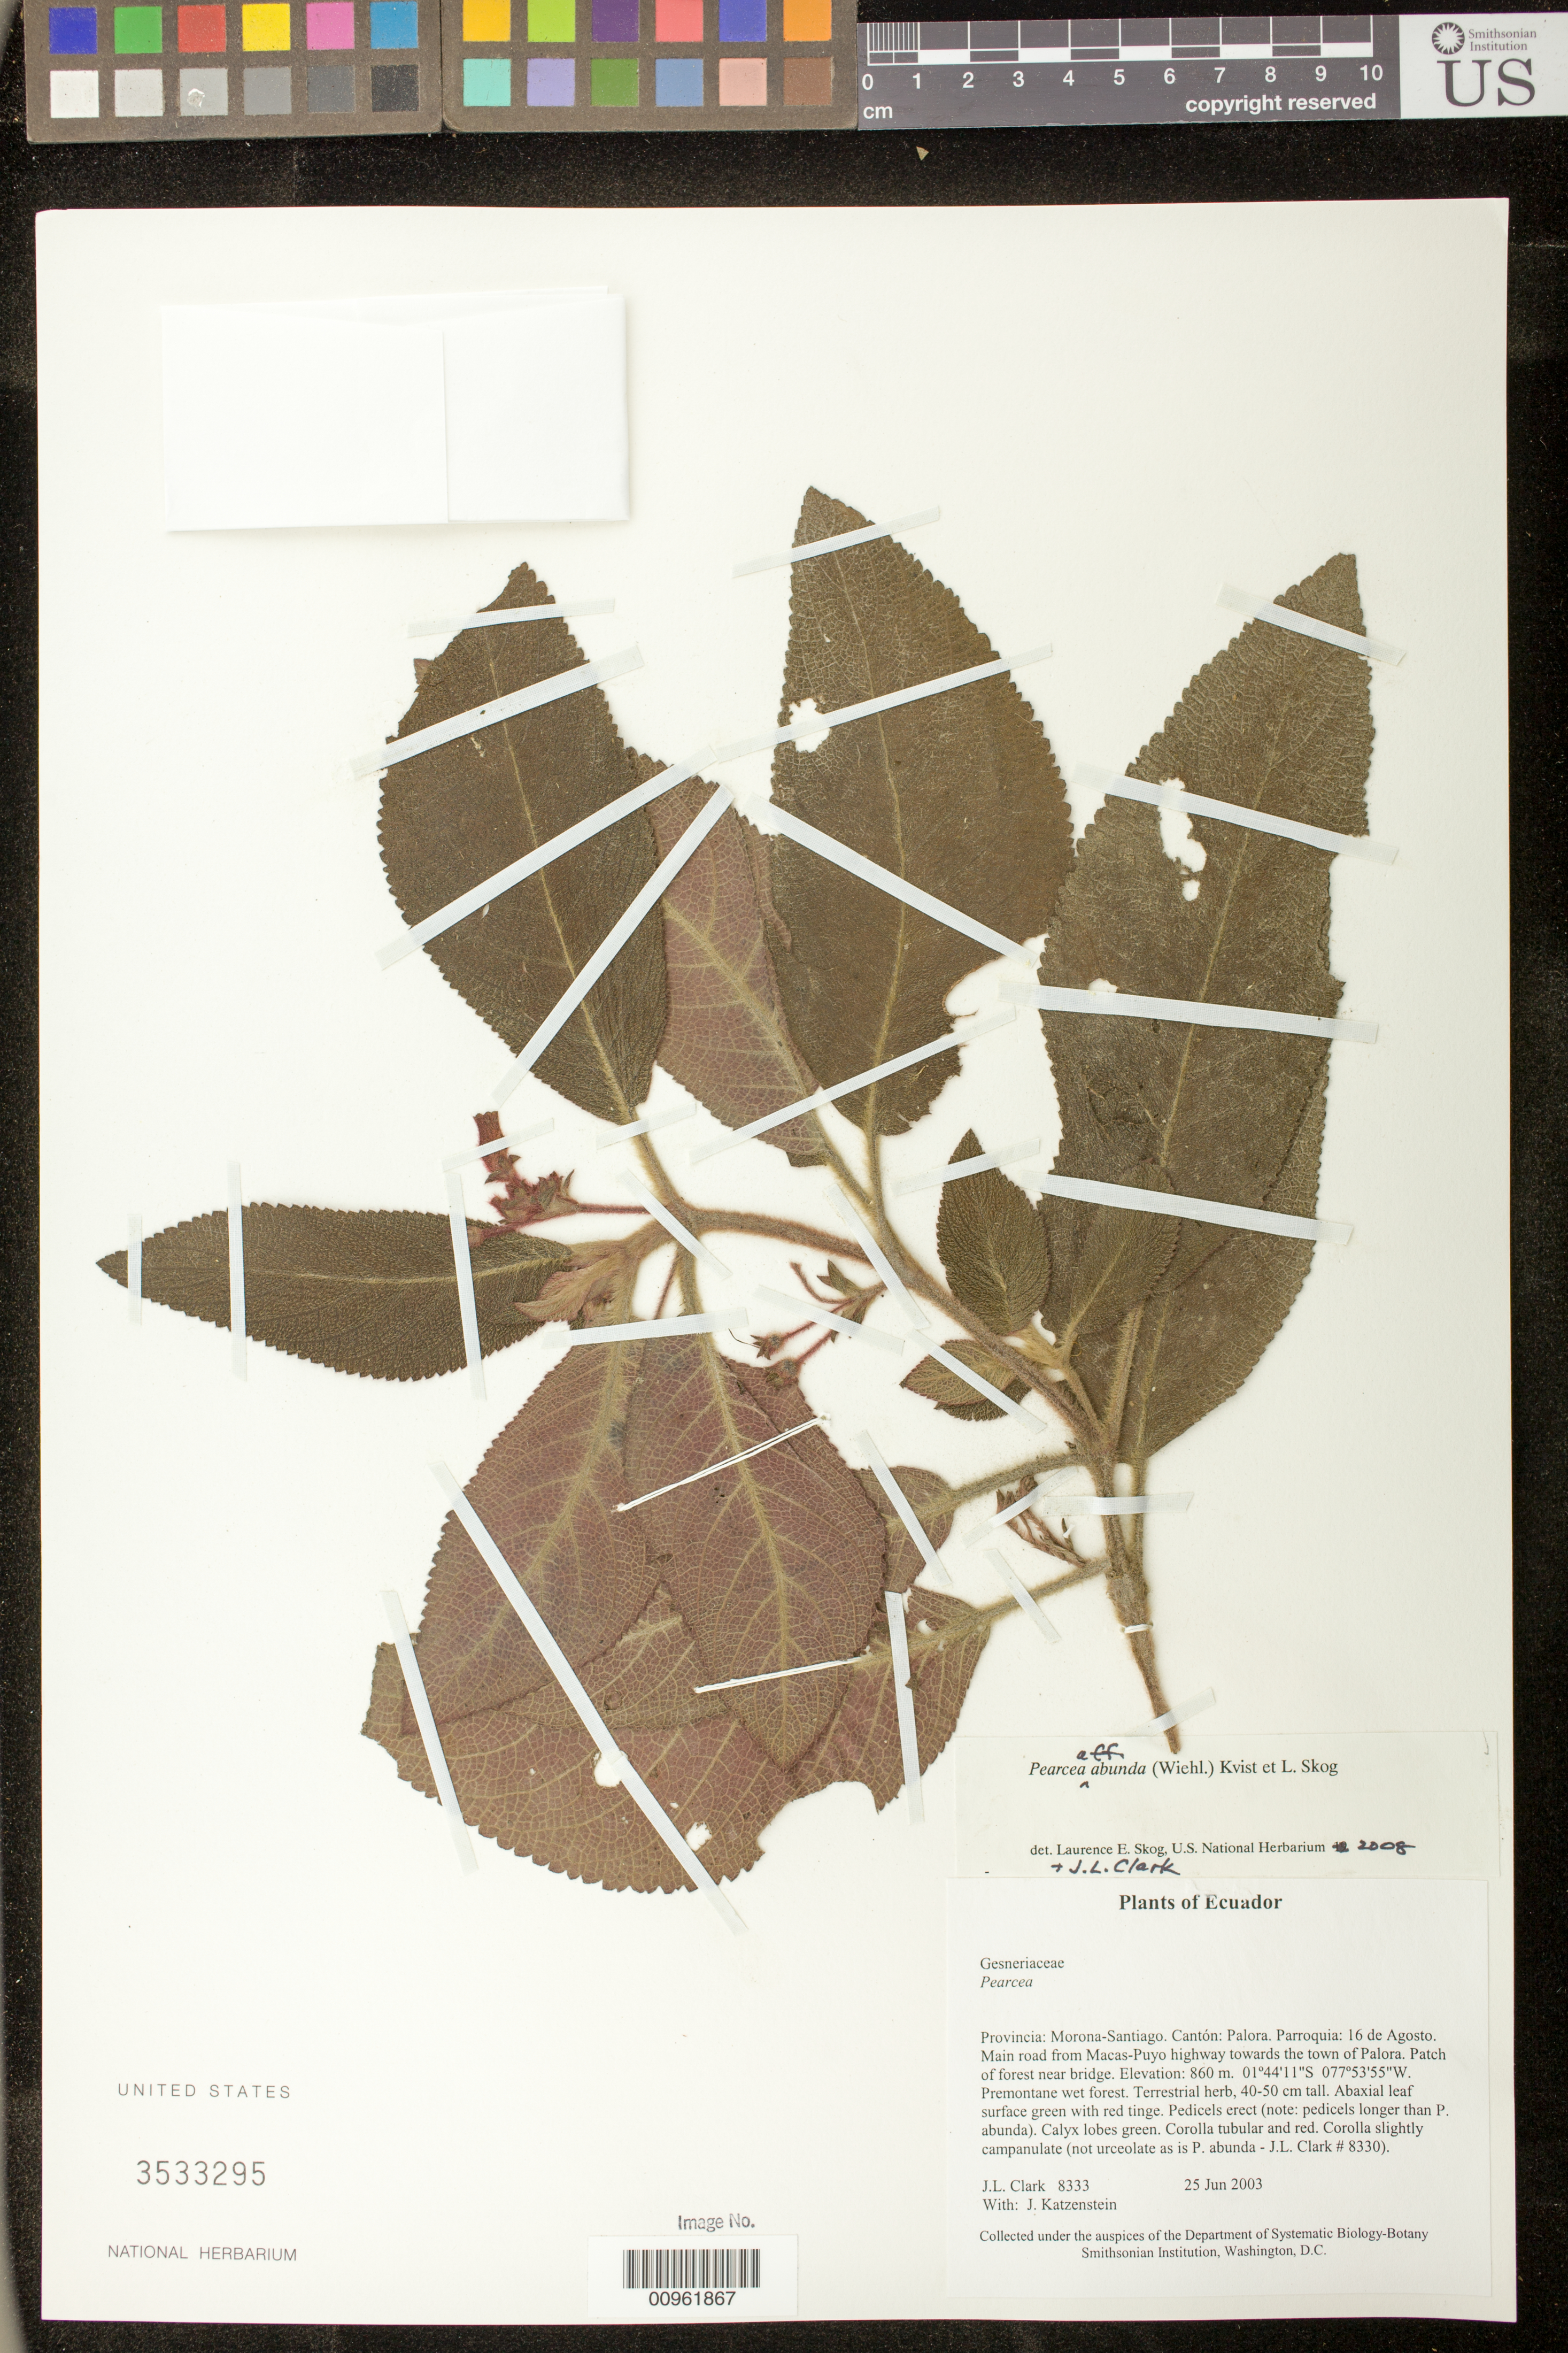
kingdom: Plantae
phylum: Tracheophyta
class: Magnoliopsida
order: Lamiales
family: Gesneriaceae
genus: Pearcea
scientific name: Pearcea abunda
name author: (Wiehler) L.P. Kvist & L.E. Skog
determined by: Clark, J. L.; Skog, Laurence E.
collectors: J. L. Clark & J. Katzenstein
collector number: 8333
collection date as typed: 25 Jun 2003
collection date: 2003-06-25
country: Ecuador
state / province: Morona-Santiago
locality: Palora. Parroquia: 16 de Agosto. Main road from Macas-Puyo highway towards the town of Palora. Patch of forest near bridge.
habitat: Premontane wet forest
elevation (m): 860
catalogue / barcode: US 3533295